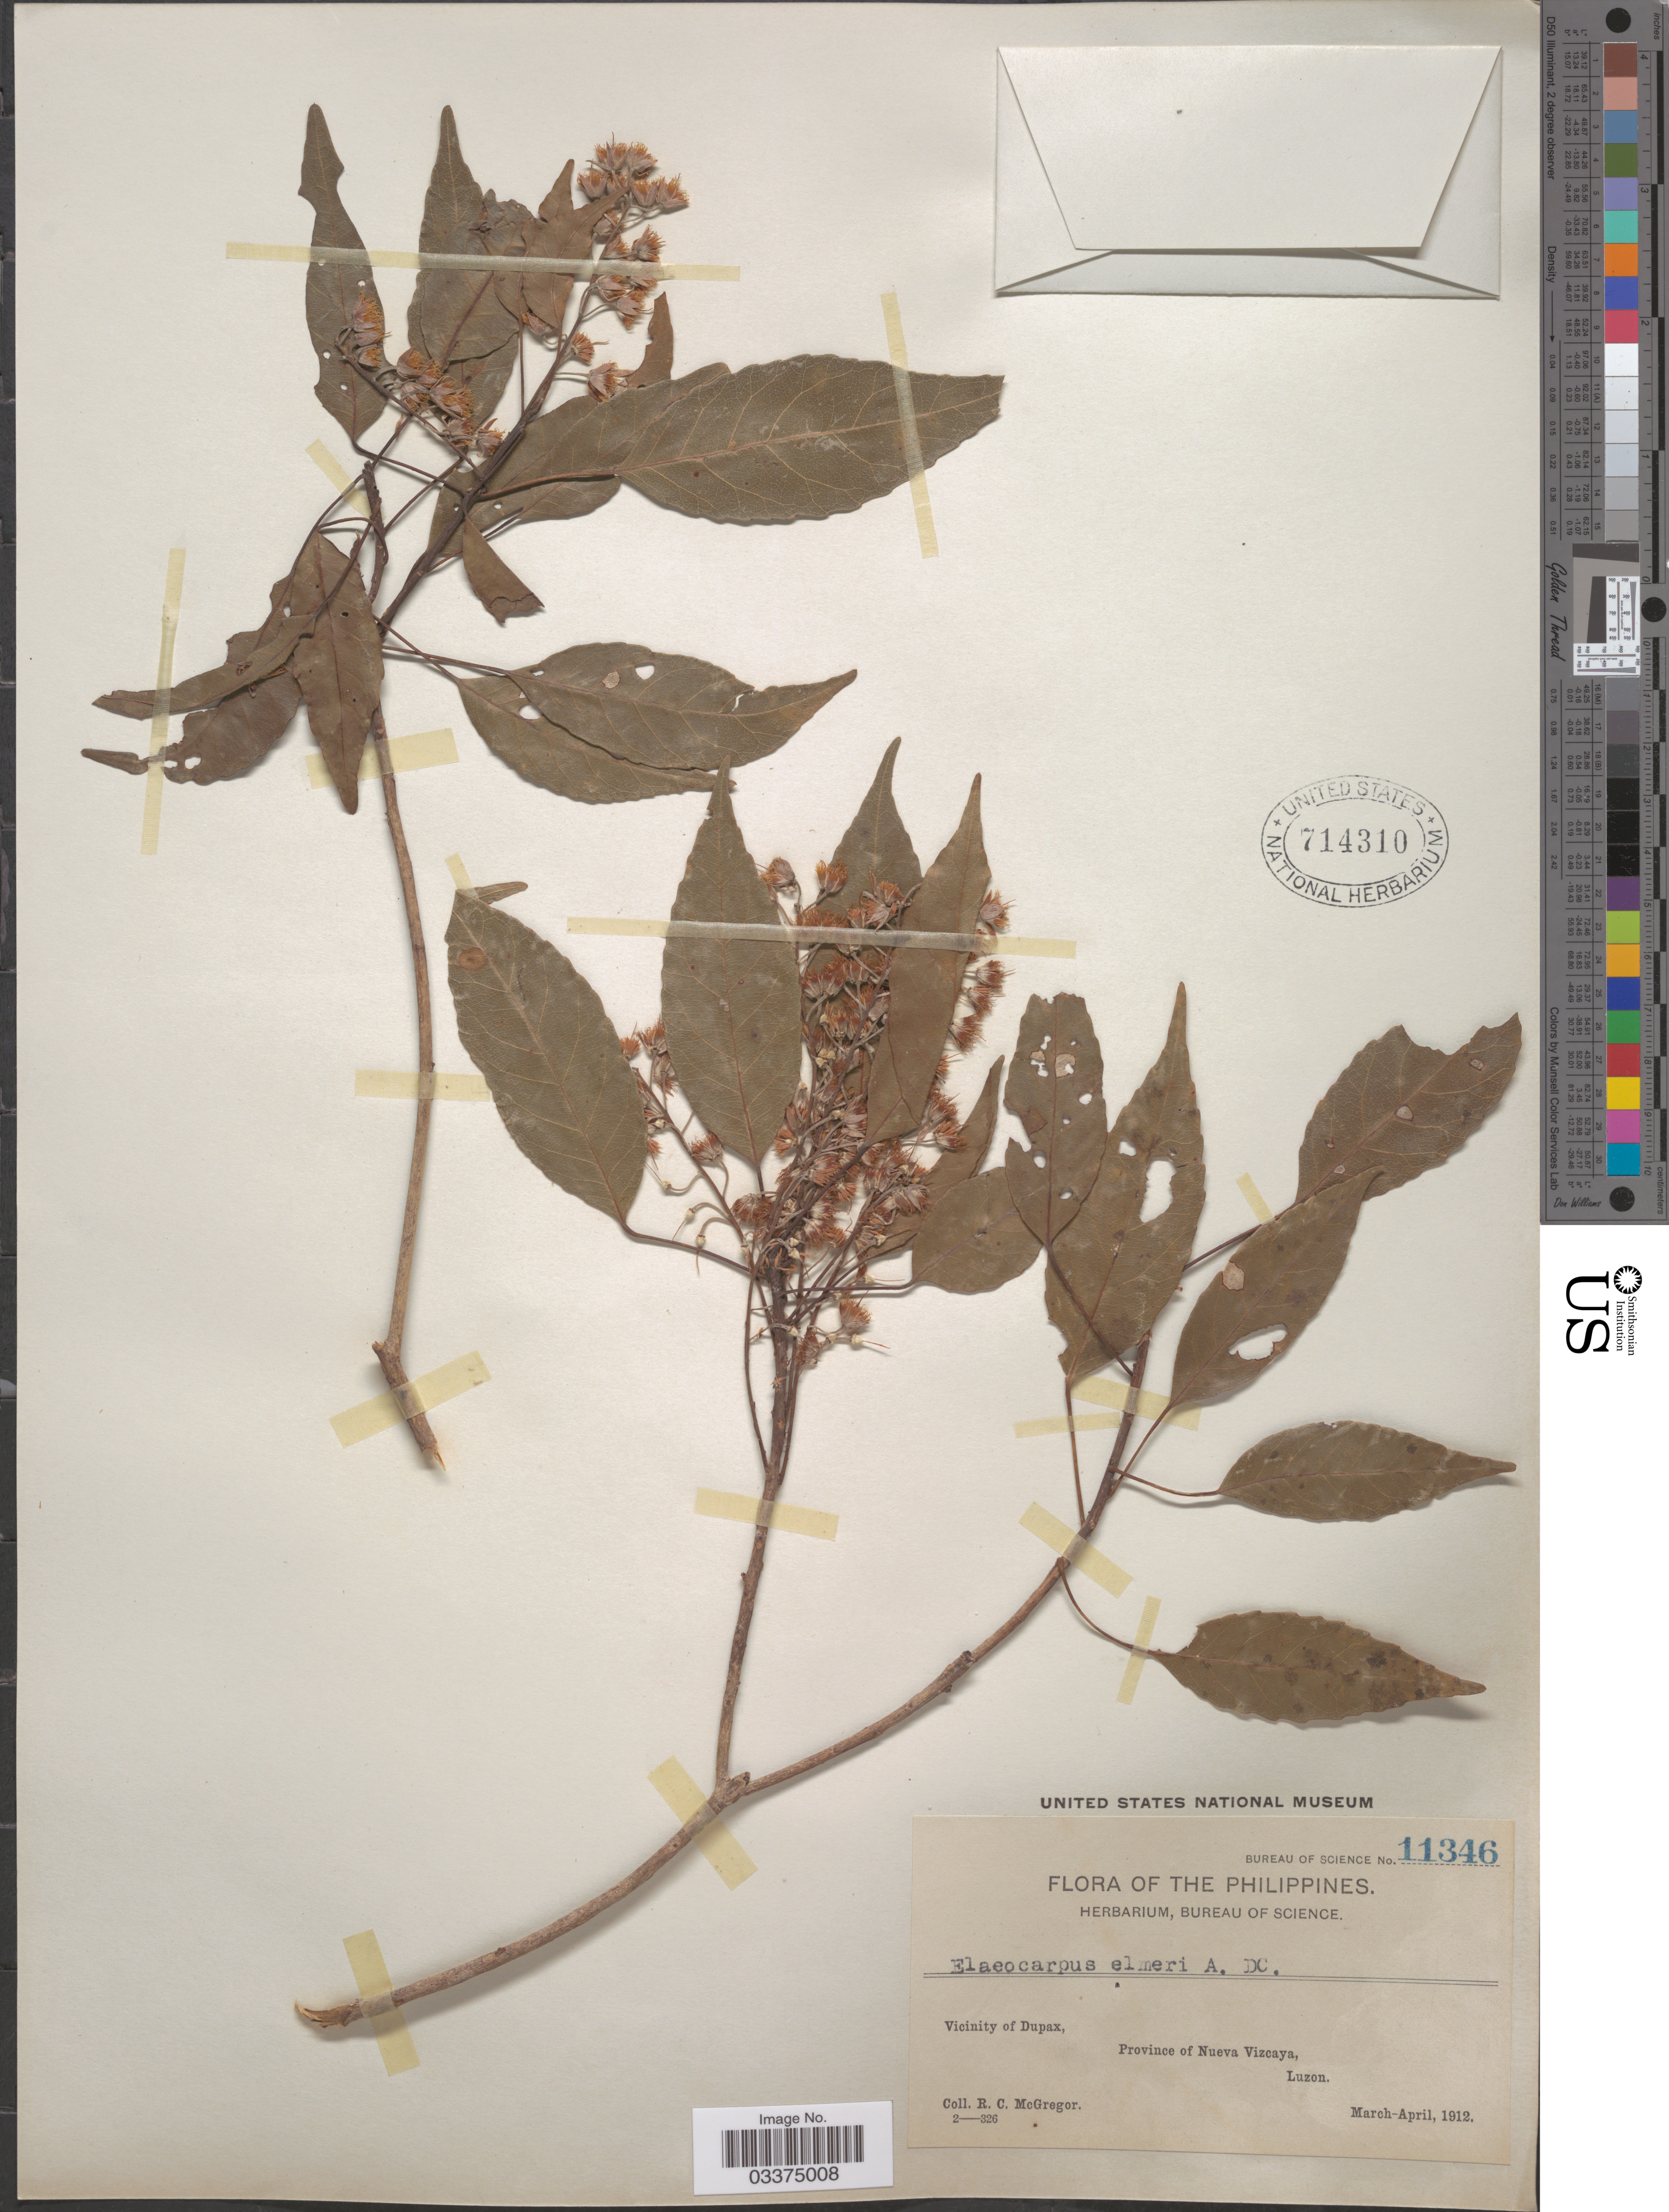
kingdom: Plantae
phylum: Tracheophyta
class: Magnoliopsida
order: Oxalidales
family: Elaeocarpaceae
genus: Elaeocarpus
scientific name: Elaeocarpus elmeri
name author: A. DC. in Elmer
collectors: R. C. McGregor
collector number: Bureau of Science 11346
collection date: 1912-03/1912-04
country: Philippines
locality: Vicinity of Dupax, Province of Nueva Vizcaya, Luzon.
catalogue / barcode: US 714310